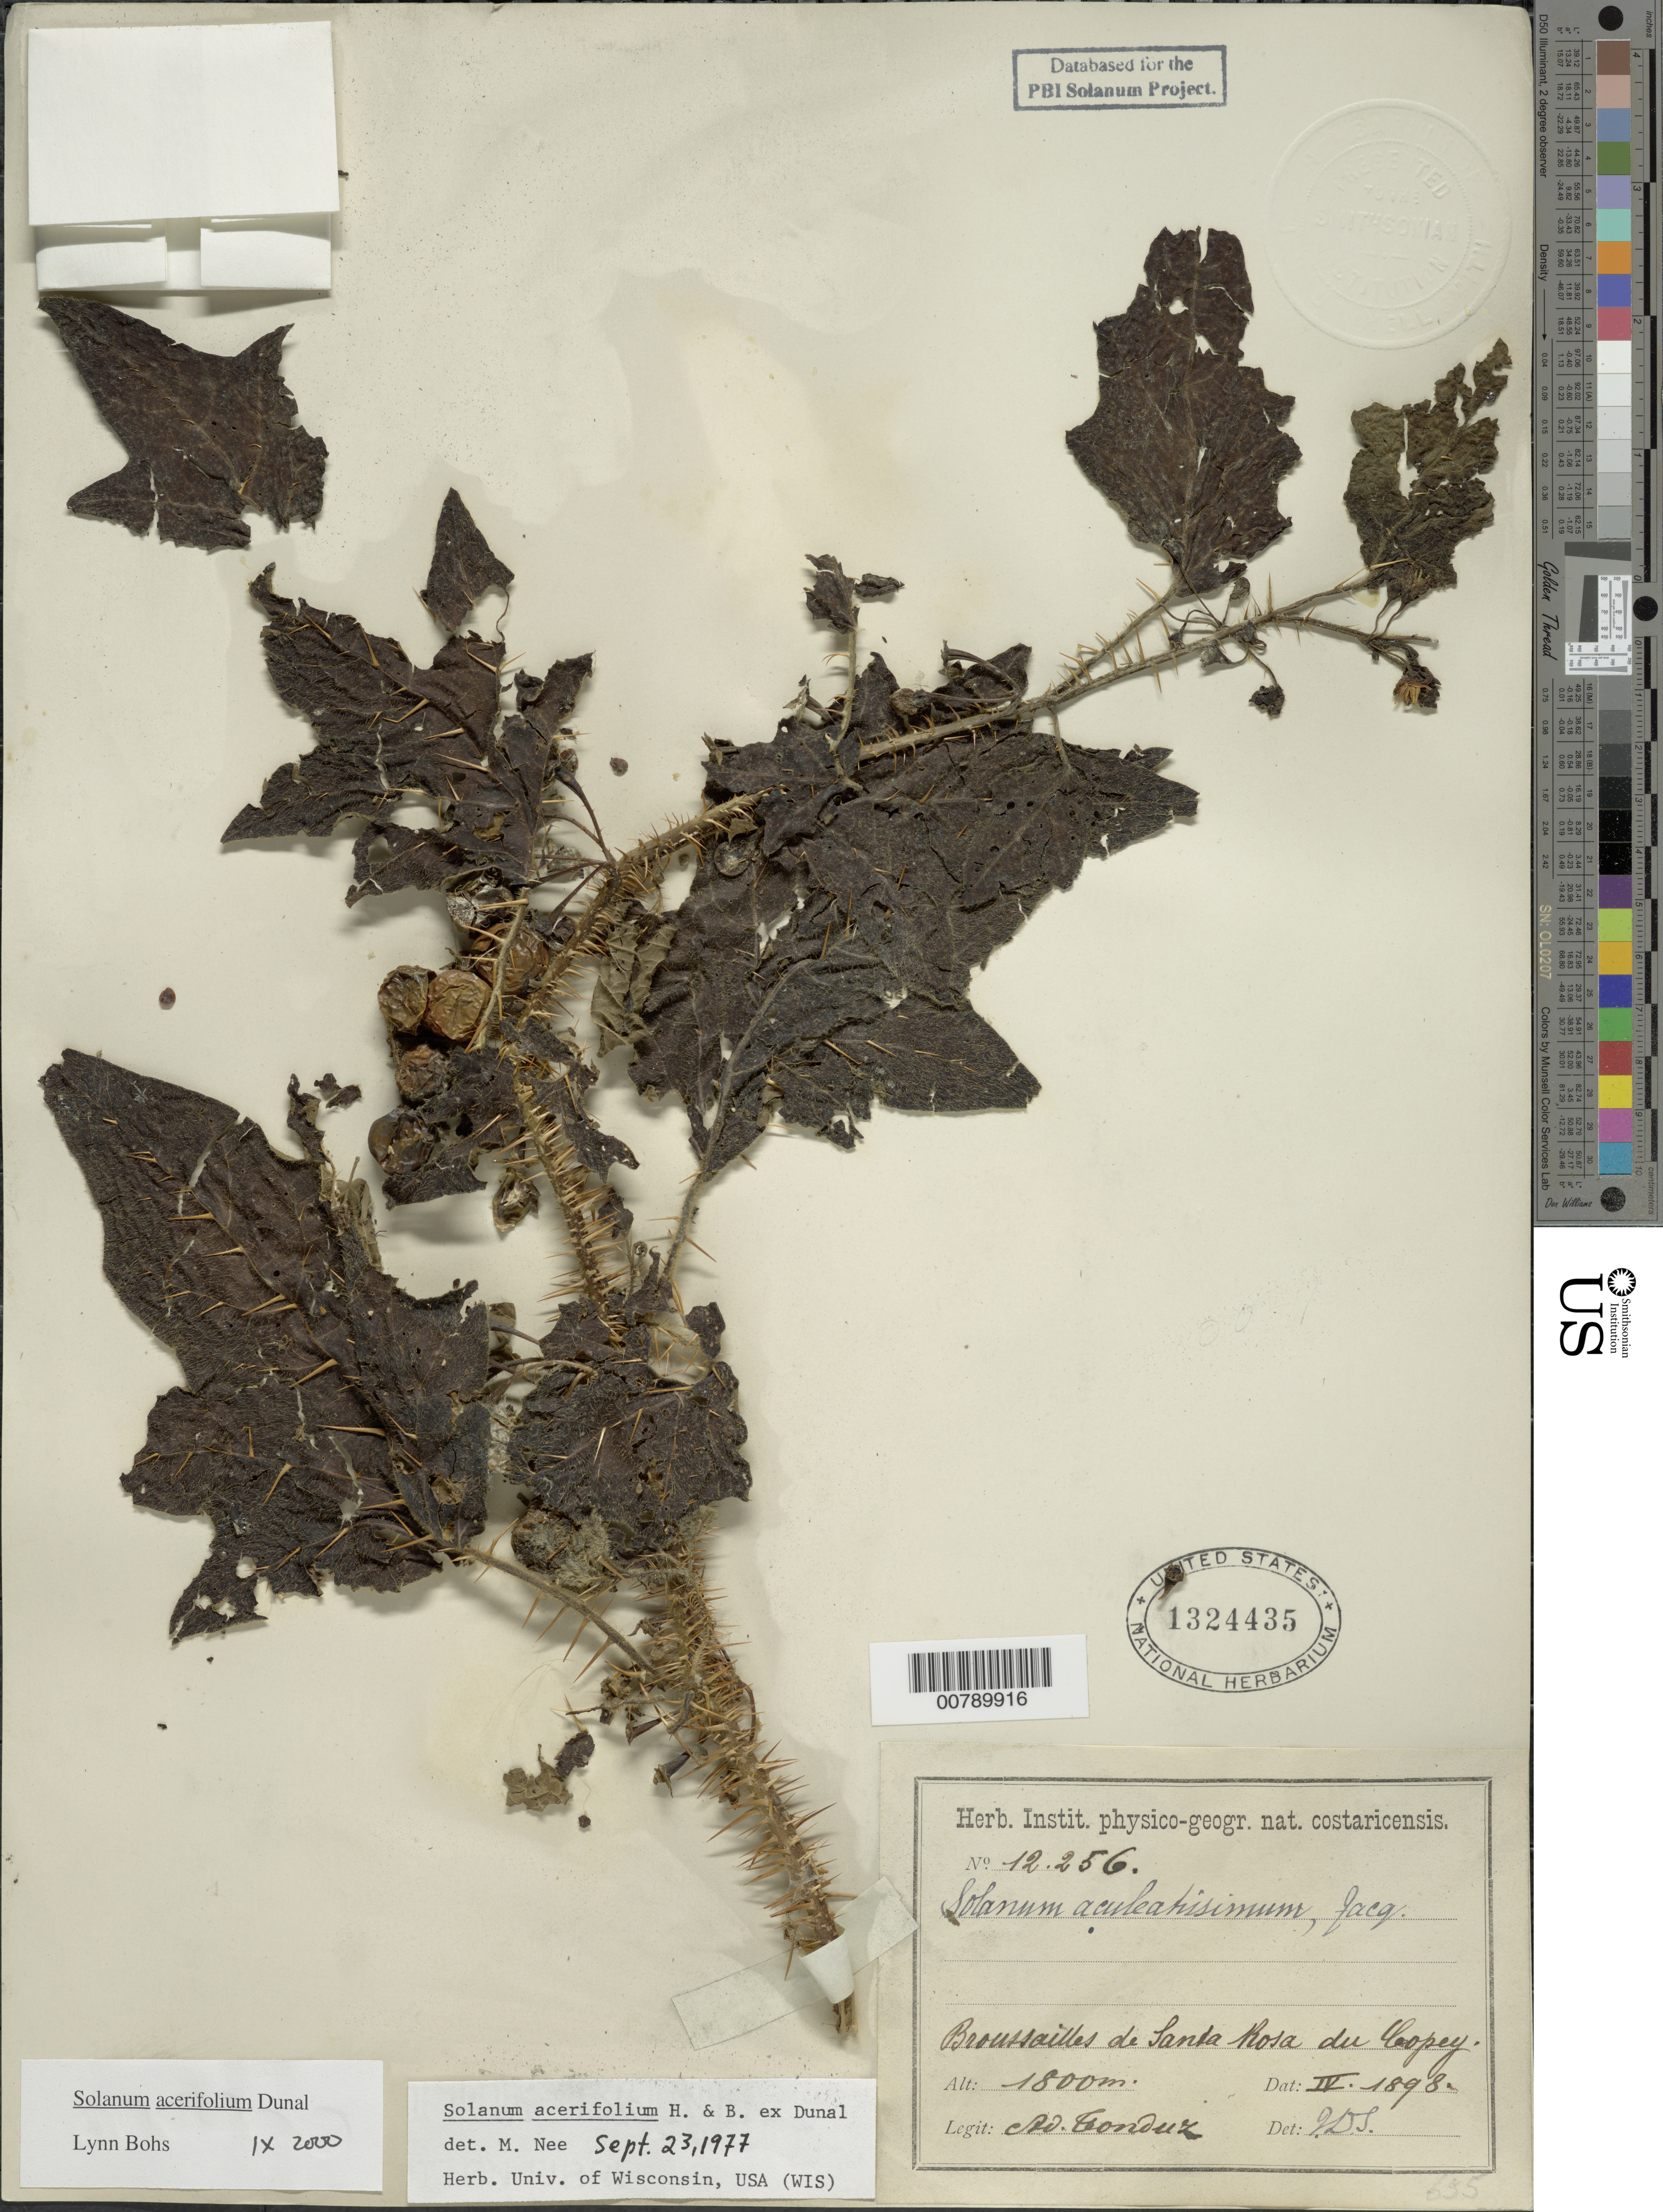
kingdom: Plantae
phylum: Tracheophyta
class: Magnoliopsida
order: Solanales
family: Solanaceae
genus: Solanum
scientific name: Solanum acerifolium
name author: Humb. & Bonpl. ex Dunal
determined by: Bohs, L. A.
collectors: A. Tonduz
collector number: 12256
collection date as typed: Apr 1898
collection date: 1898-04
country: Costa Rica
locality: Broussailles de Santa Rosa du Copey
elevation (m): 1800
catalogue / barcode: US 1324435